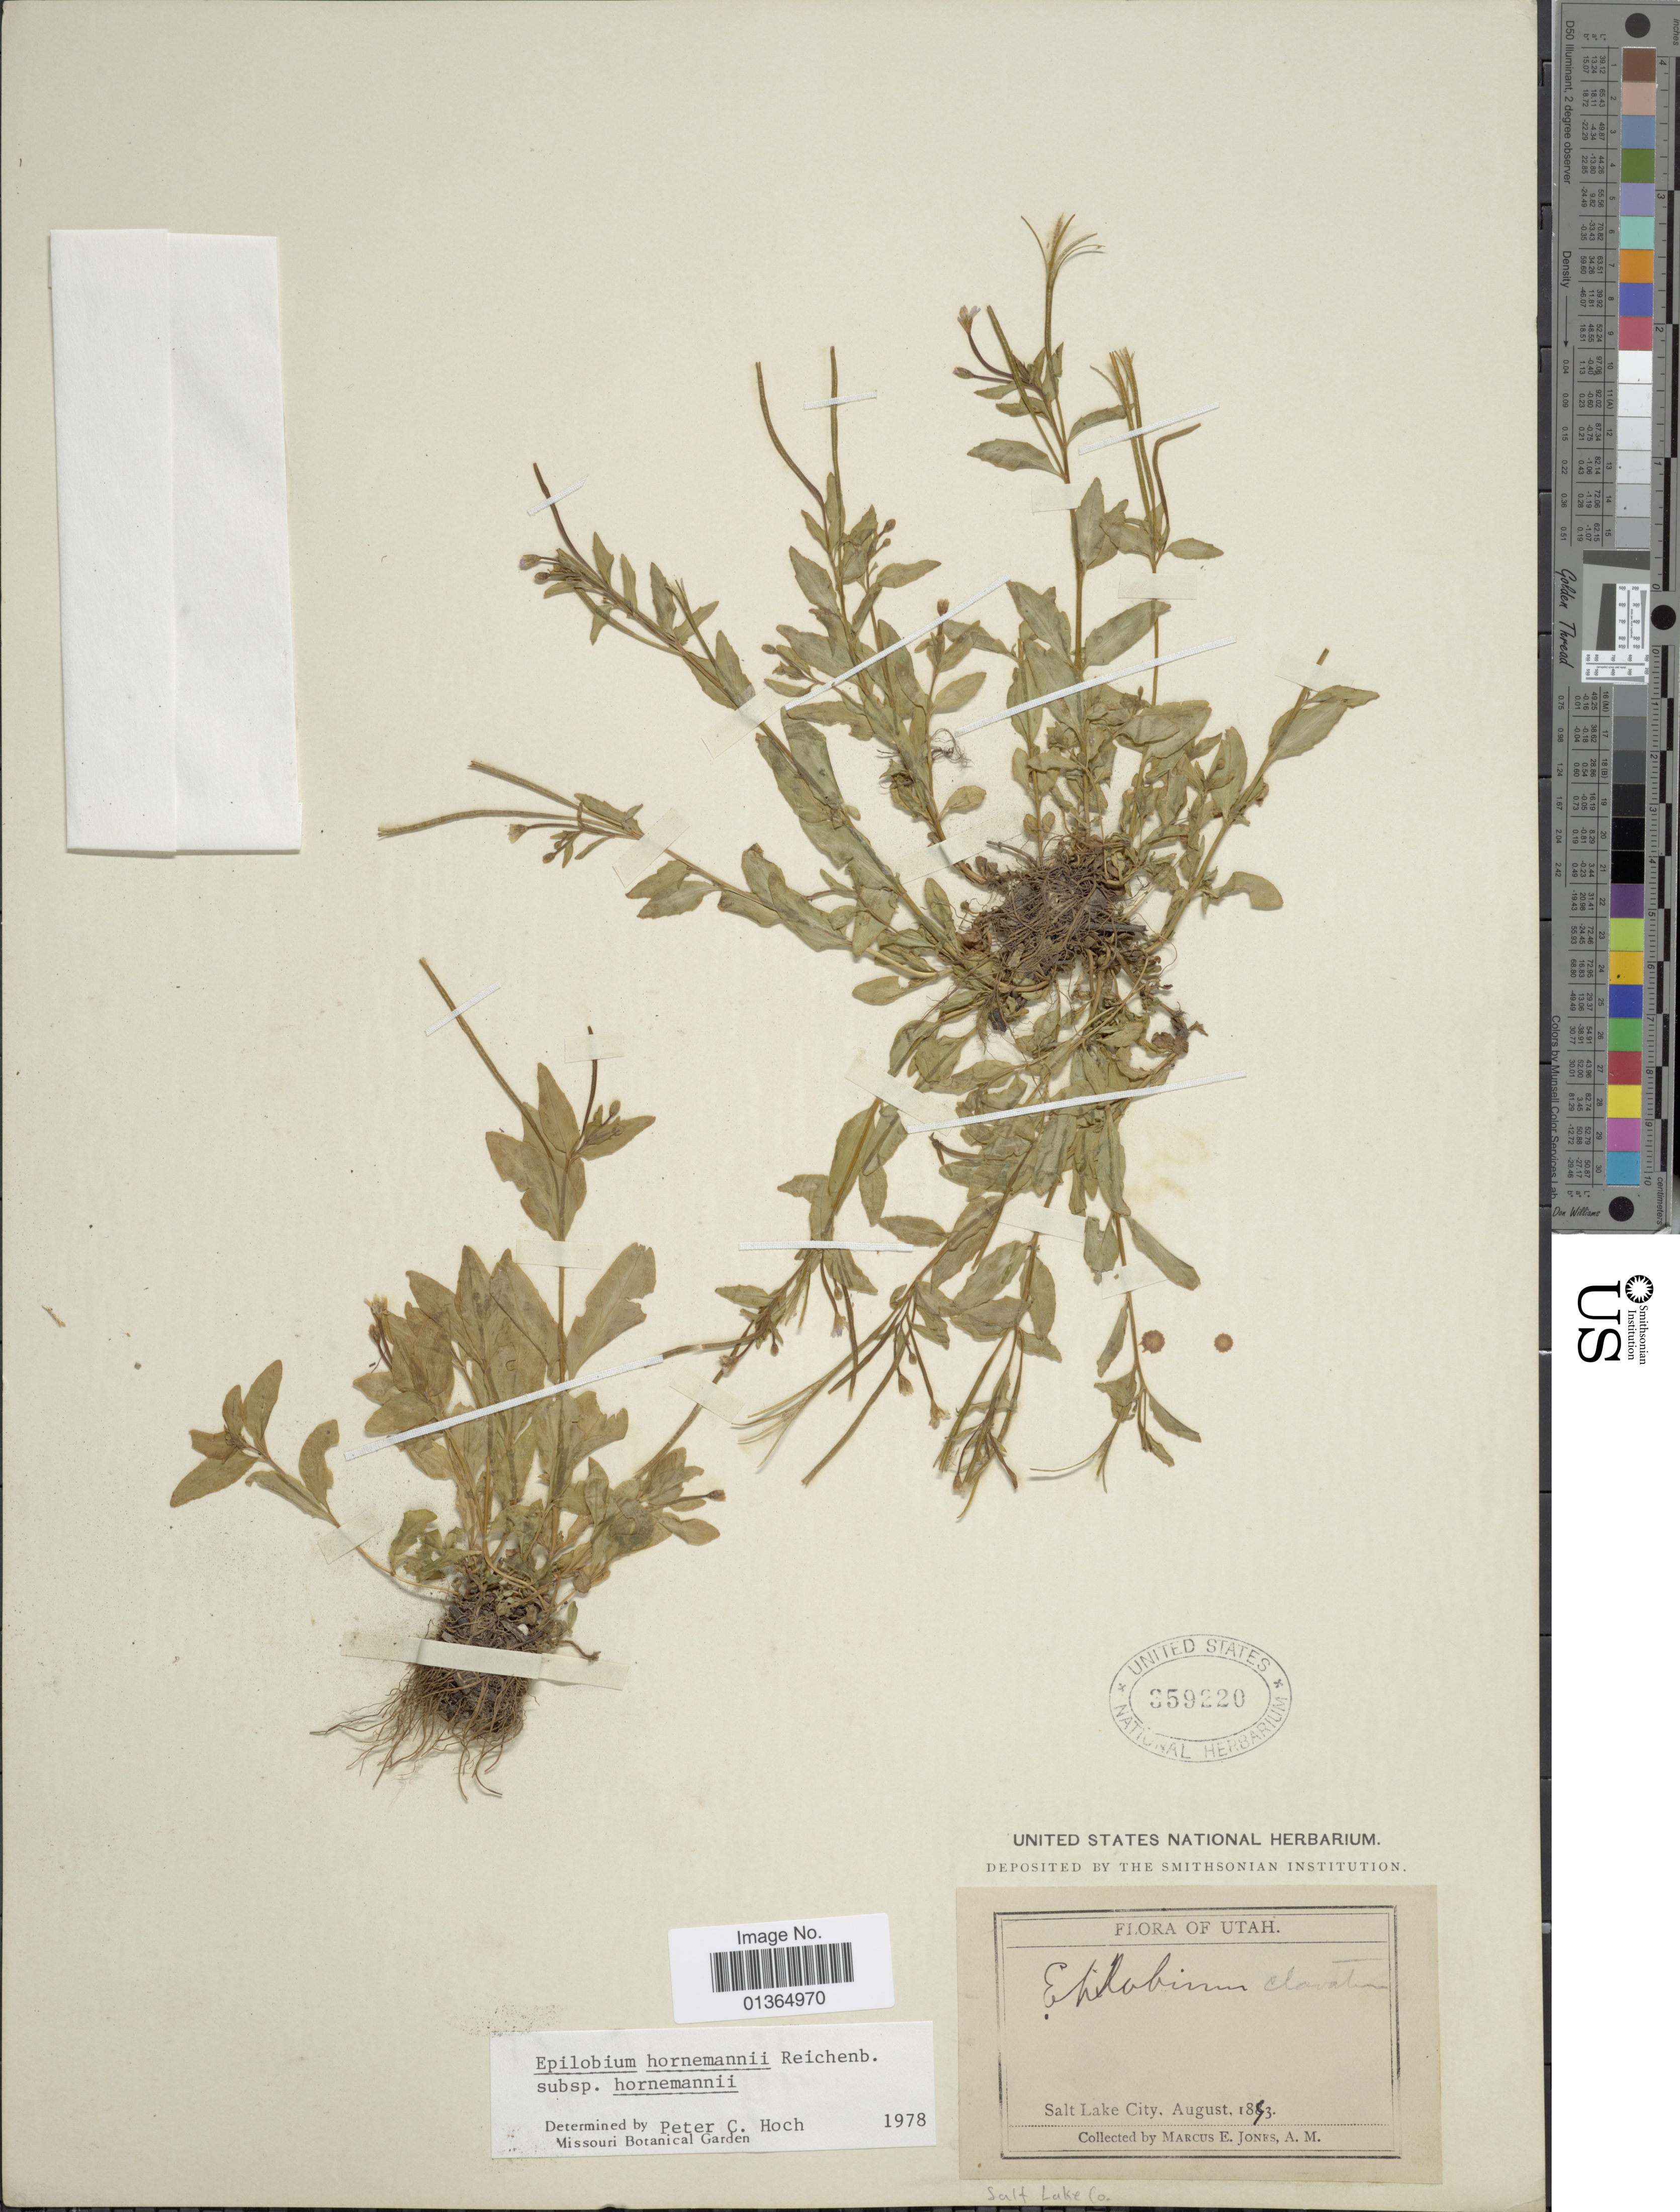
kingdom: Plantae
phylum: Tracheophyta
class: Magnoliopsida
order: Myrtales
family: Onagraceae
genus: Epilobium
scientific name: Epilobium hornemannii subsp. hornemannii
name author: Rchb.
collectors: M. E. Jones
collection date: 1843-08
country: United States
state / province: Utah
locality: Salt Lake City.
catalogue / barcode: US 359220